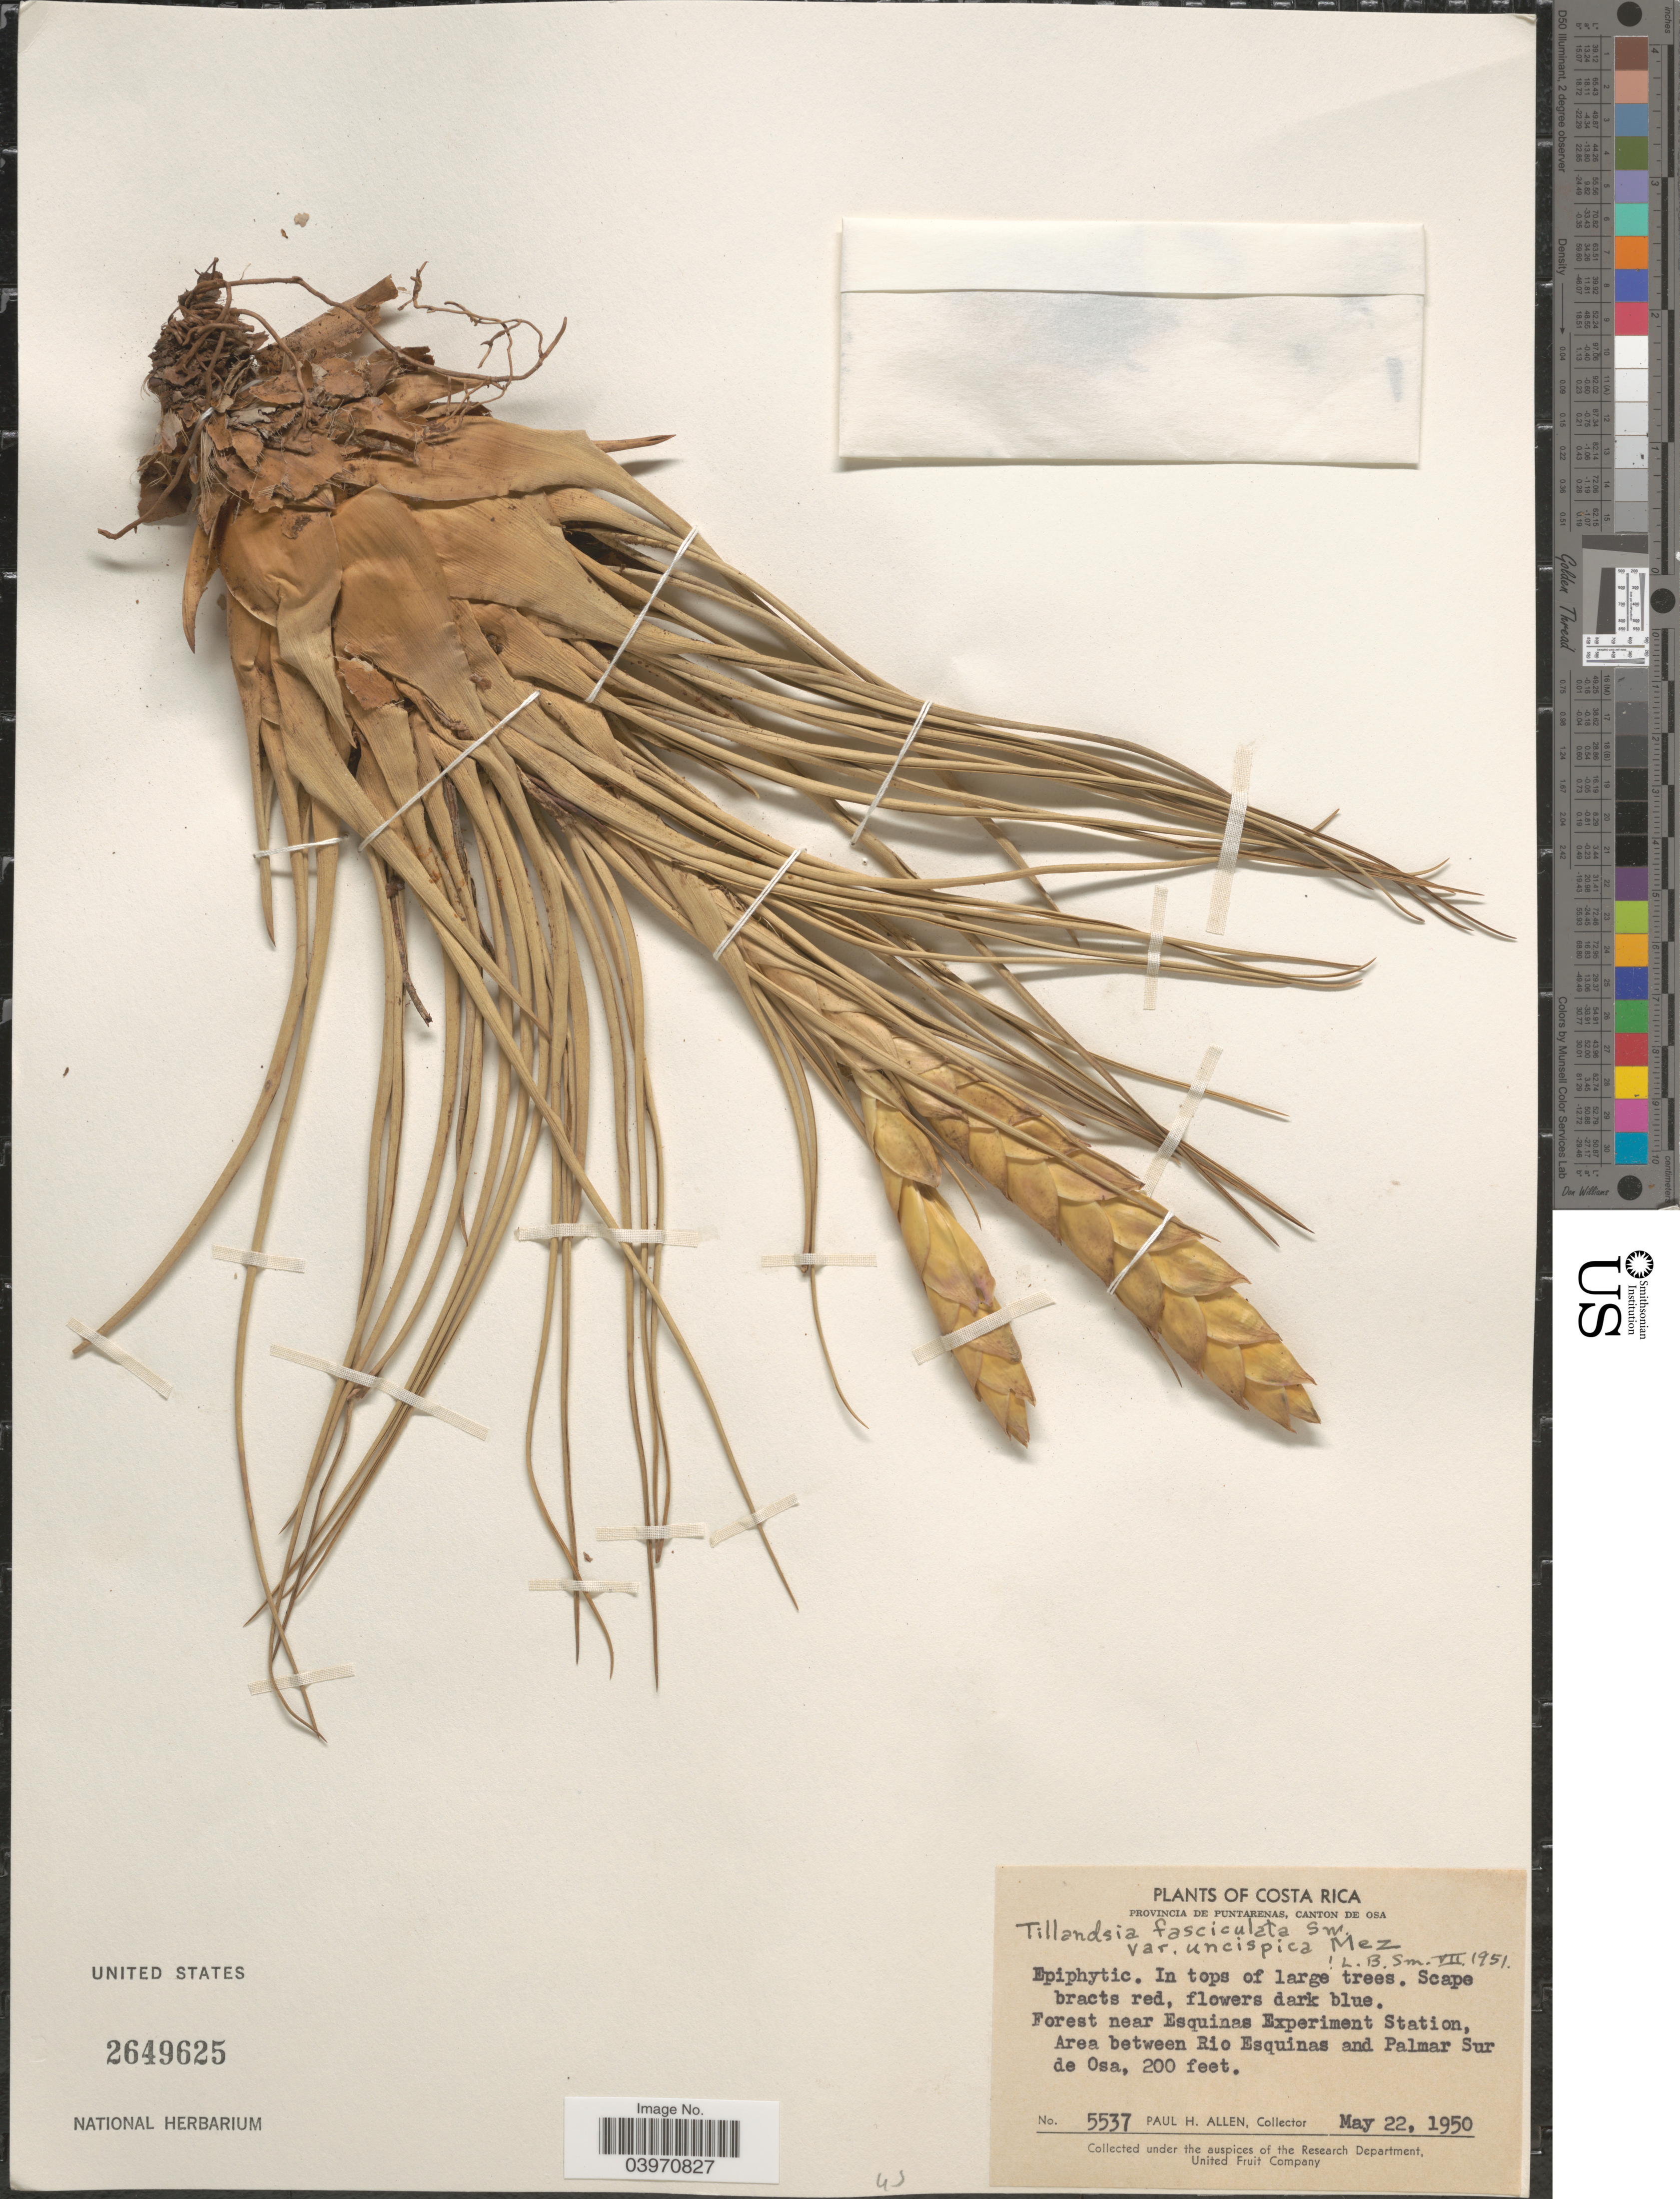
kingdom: Plantae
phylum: Tracheophyta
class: Liliopsida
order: Poales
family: Bromeliaceae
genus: Tillandsia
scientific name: Tillandsia fasciculata var. uncispica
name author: Mez in A. DC.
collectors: P. H. Allen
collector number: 5537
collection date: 1950-05-22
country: Costa Rica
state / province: Puntarenas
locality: Canton de Osa. Forest near Esquinas Experiment Station, Area between Rio Esquinas and Palmar Sur de Osa.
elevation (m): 61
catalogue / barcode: US 2649625